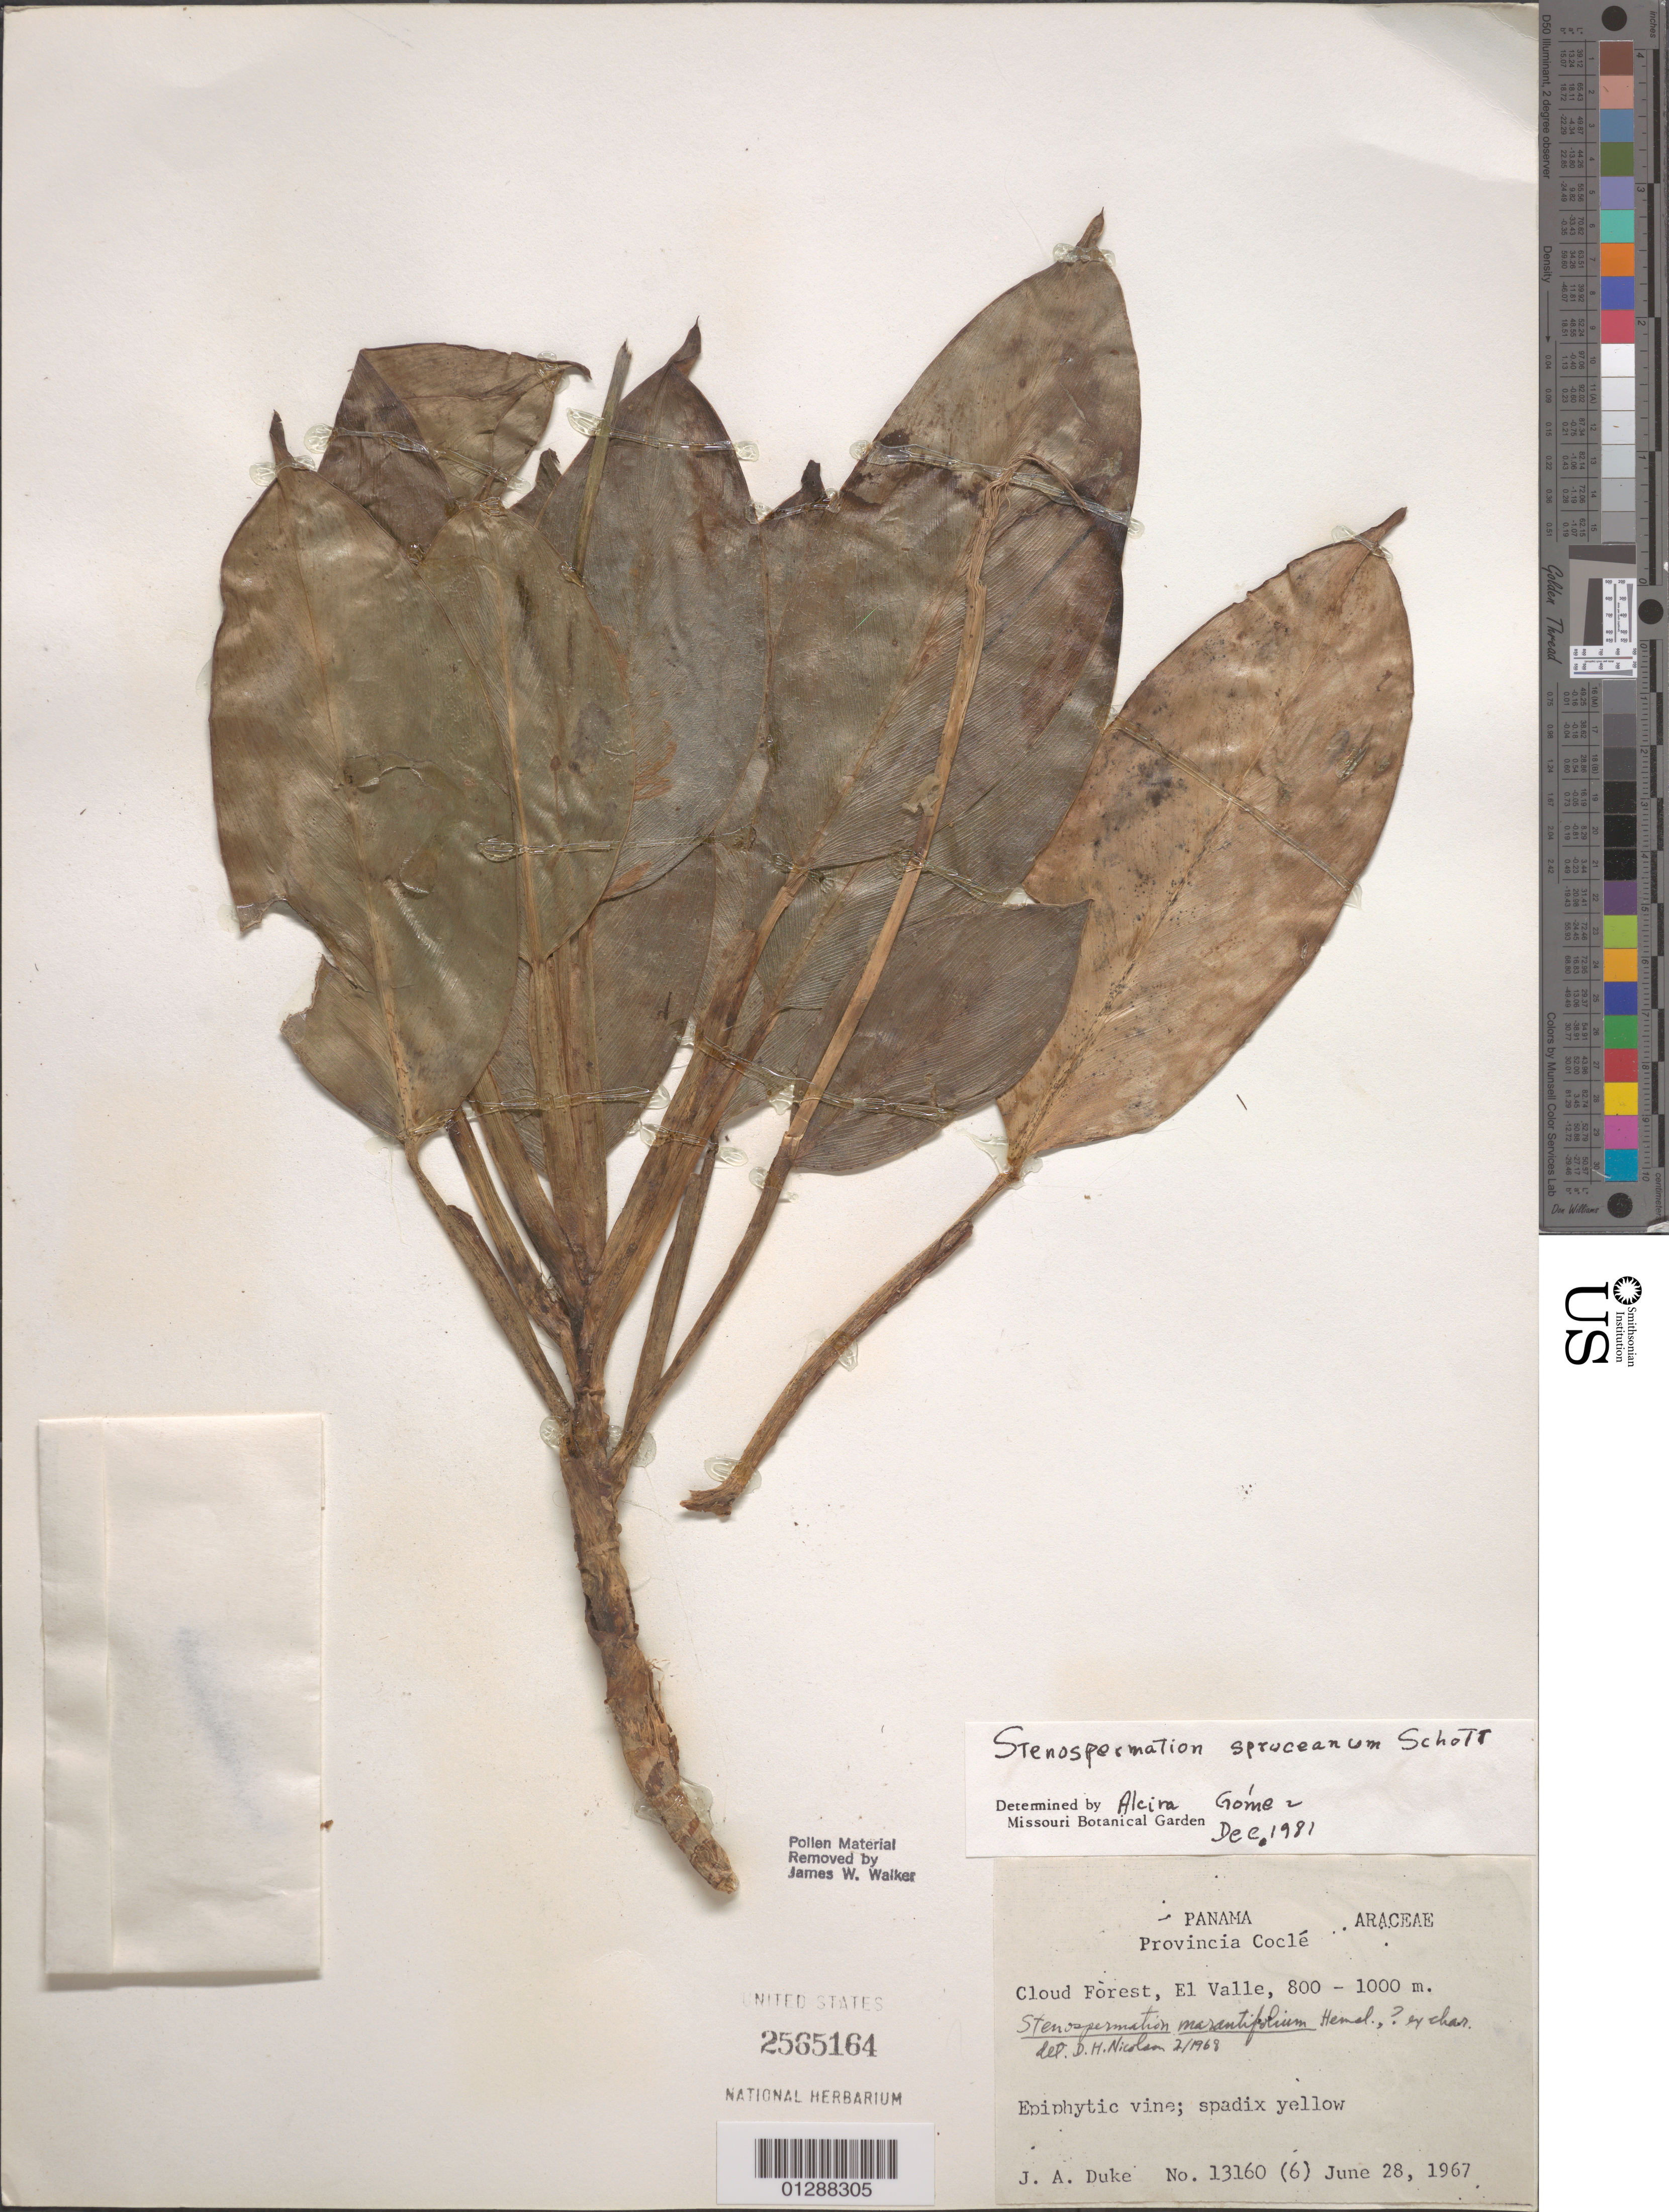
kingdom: Plantae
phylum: Tracheophyta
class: Liliopsida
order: Alismatales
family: Araceae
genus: Stenospermation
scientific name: Stenospermation spruceanum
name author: Schott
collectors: J. A. Duke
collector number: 13160 (6)?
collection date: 1967-06-28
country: Panama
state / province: Cocle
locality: Cloud Forest, El Valle.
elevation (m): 800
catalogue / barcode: US 2565164